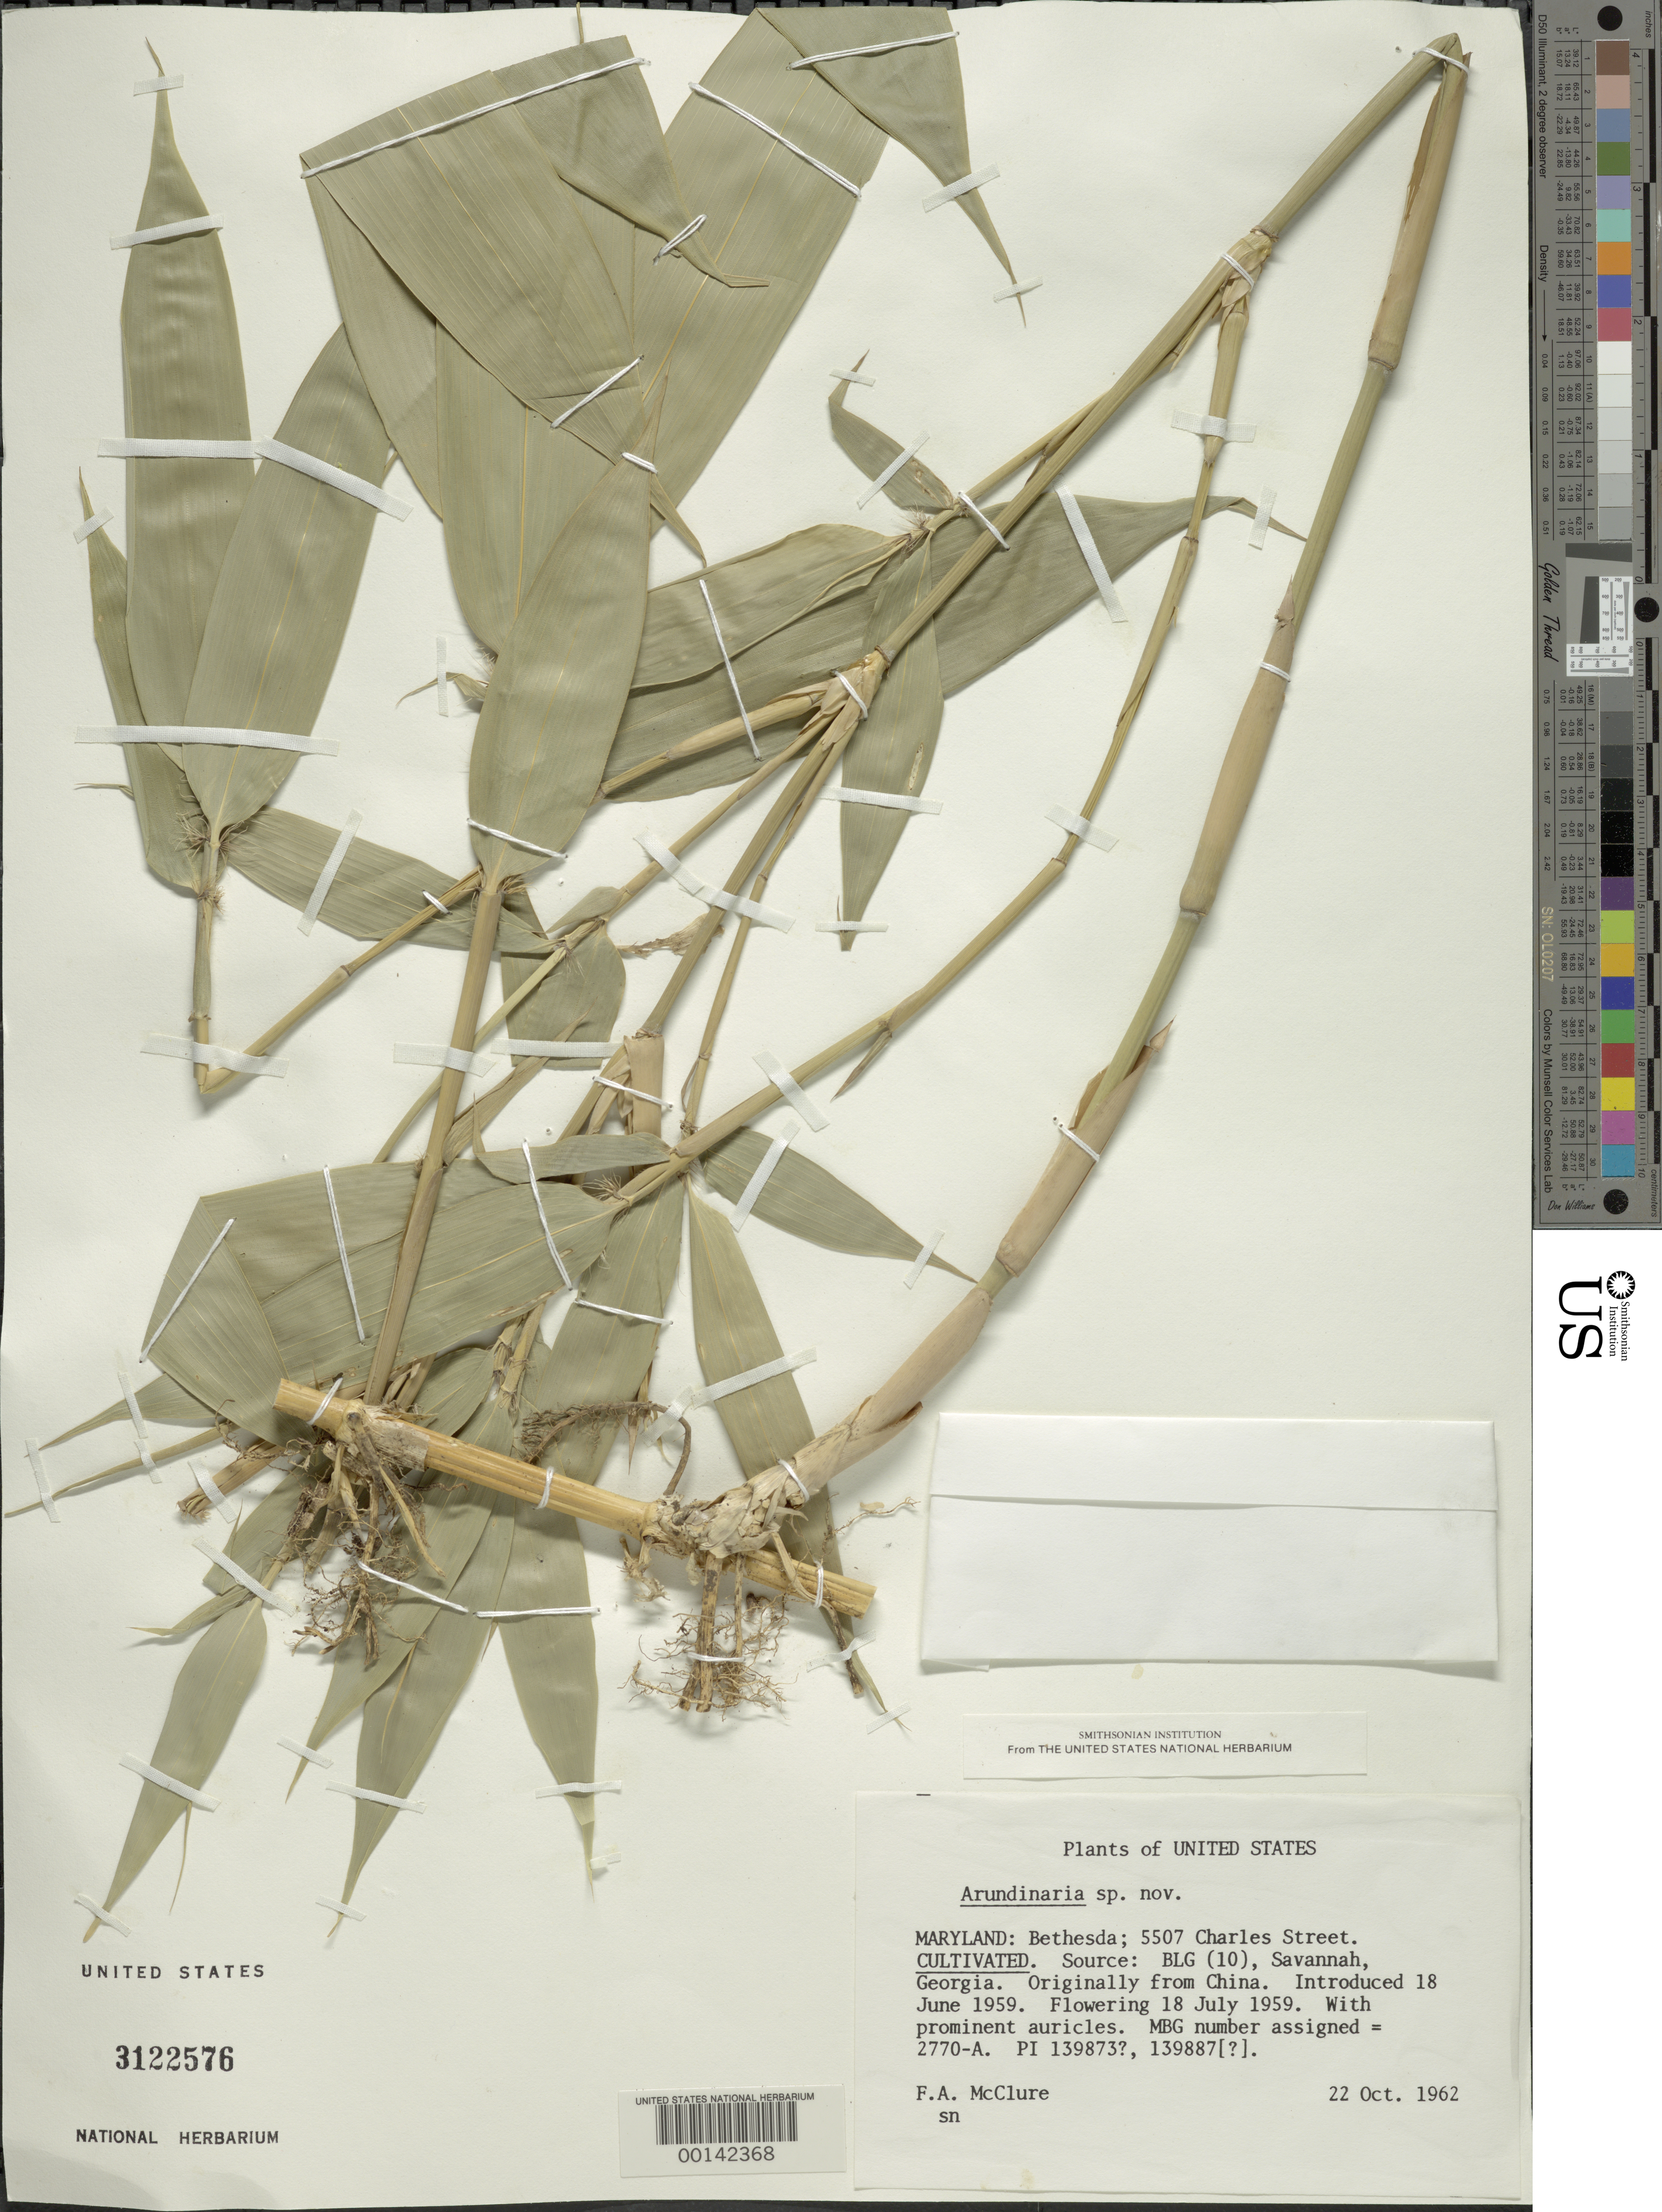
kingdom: Plantae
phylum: Tracheophyta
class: Liliopsida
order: Poales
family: Poaceae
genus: Arundinaria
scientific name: Arundinaria sp.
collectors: F. A. McClure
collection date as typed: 22 Oct 1962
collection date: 1962-10-22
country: United States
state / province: Maryland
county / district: Montgomery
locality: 5507 Charles Street, Bethesda (McClure's garden)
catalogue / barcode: US 3122576